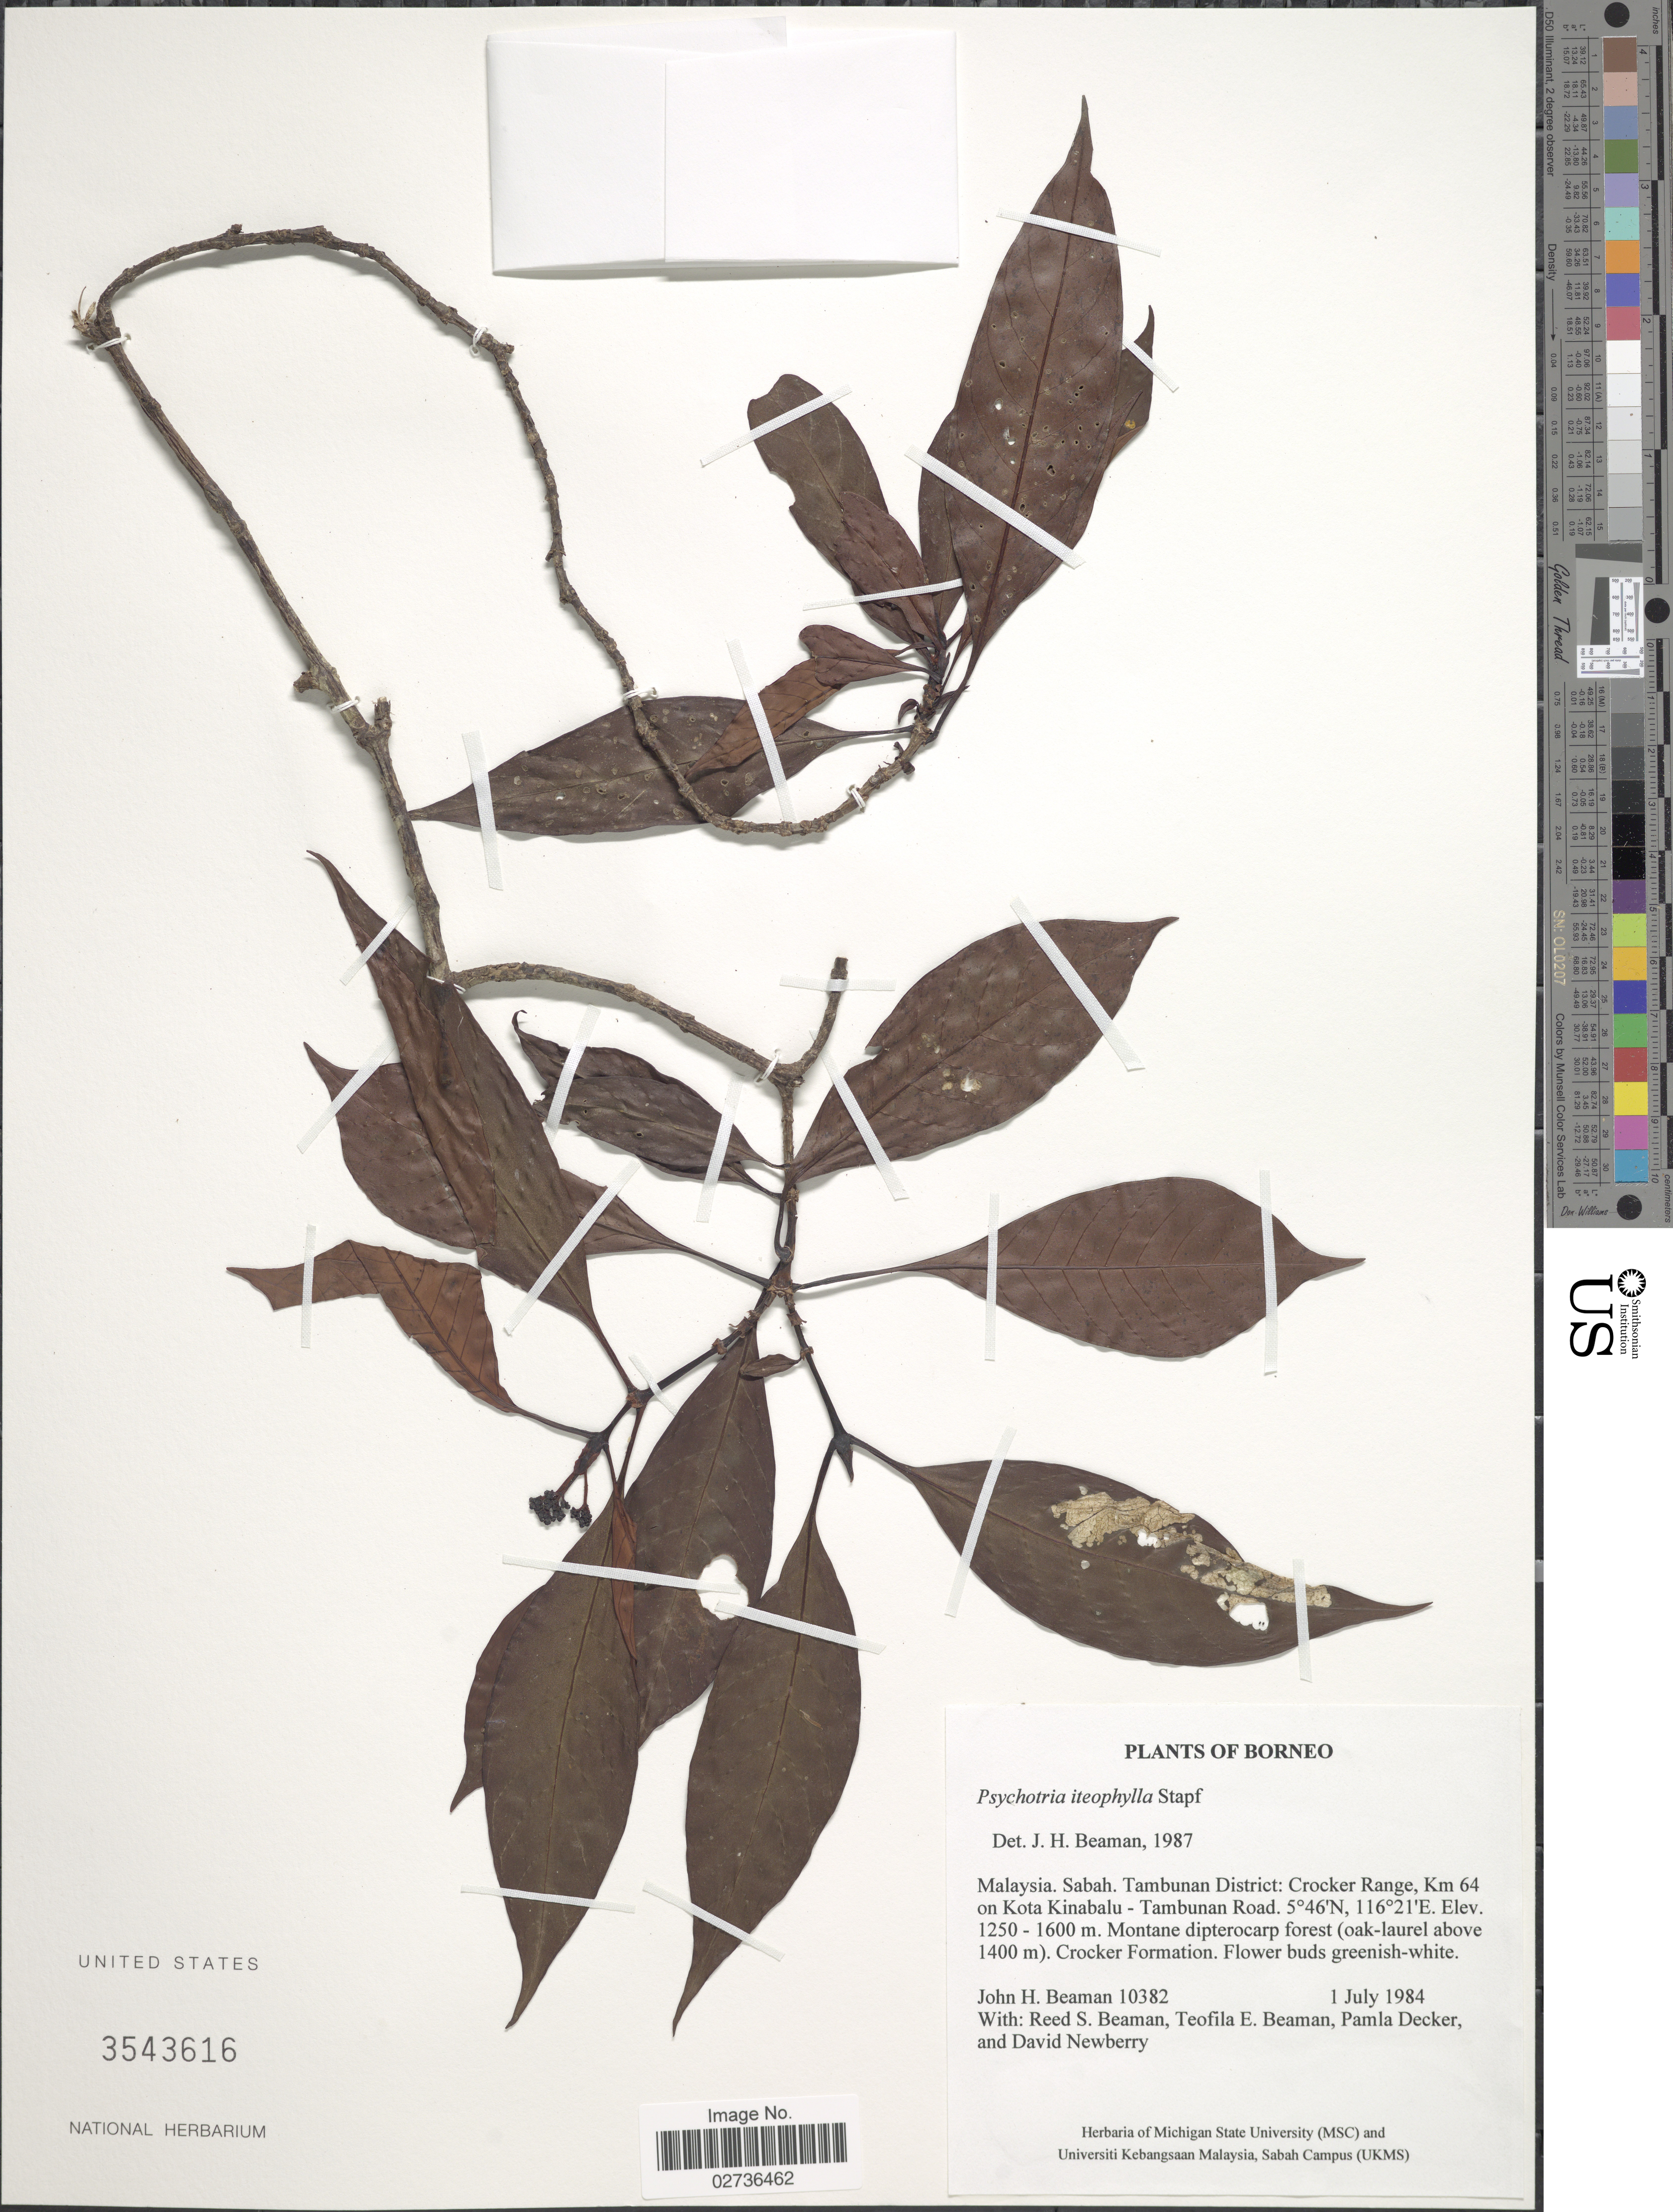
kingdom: Plantae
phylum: Tracheophyta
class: Magnoliopsida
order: Gentianales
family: Rubiaceae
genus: Psychotria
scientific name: Psychotria iteophylla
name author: Stapf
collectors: J. H. Beaman, R. S. Beaman, T. E. Beaman, P. Decker & D. Newberry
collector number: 10382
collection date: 1984-07-01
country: Malaysia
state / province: Sabah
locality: Malaysia, Sabah, Tambunan District: Crocker Range, Km 64 on Kota Kinabalu - Tambunan Road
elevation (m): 1250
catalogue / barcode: US 3543616